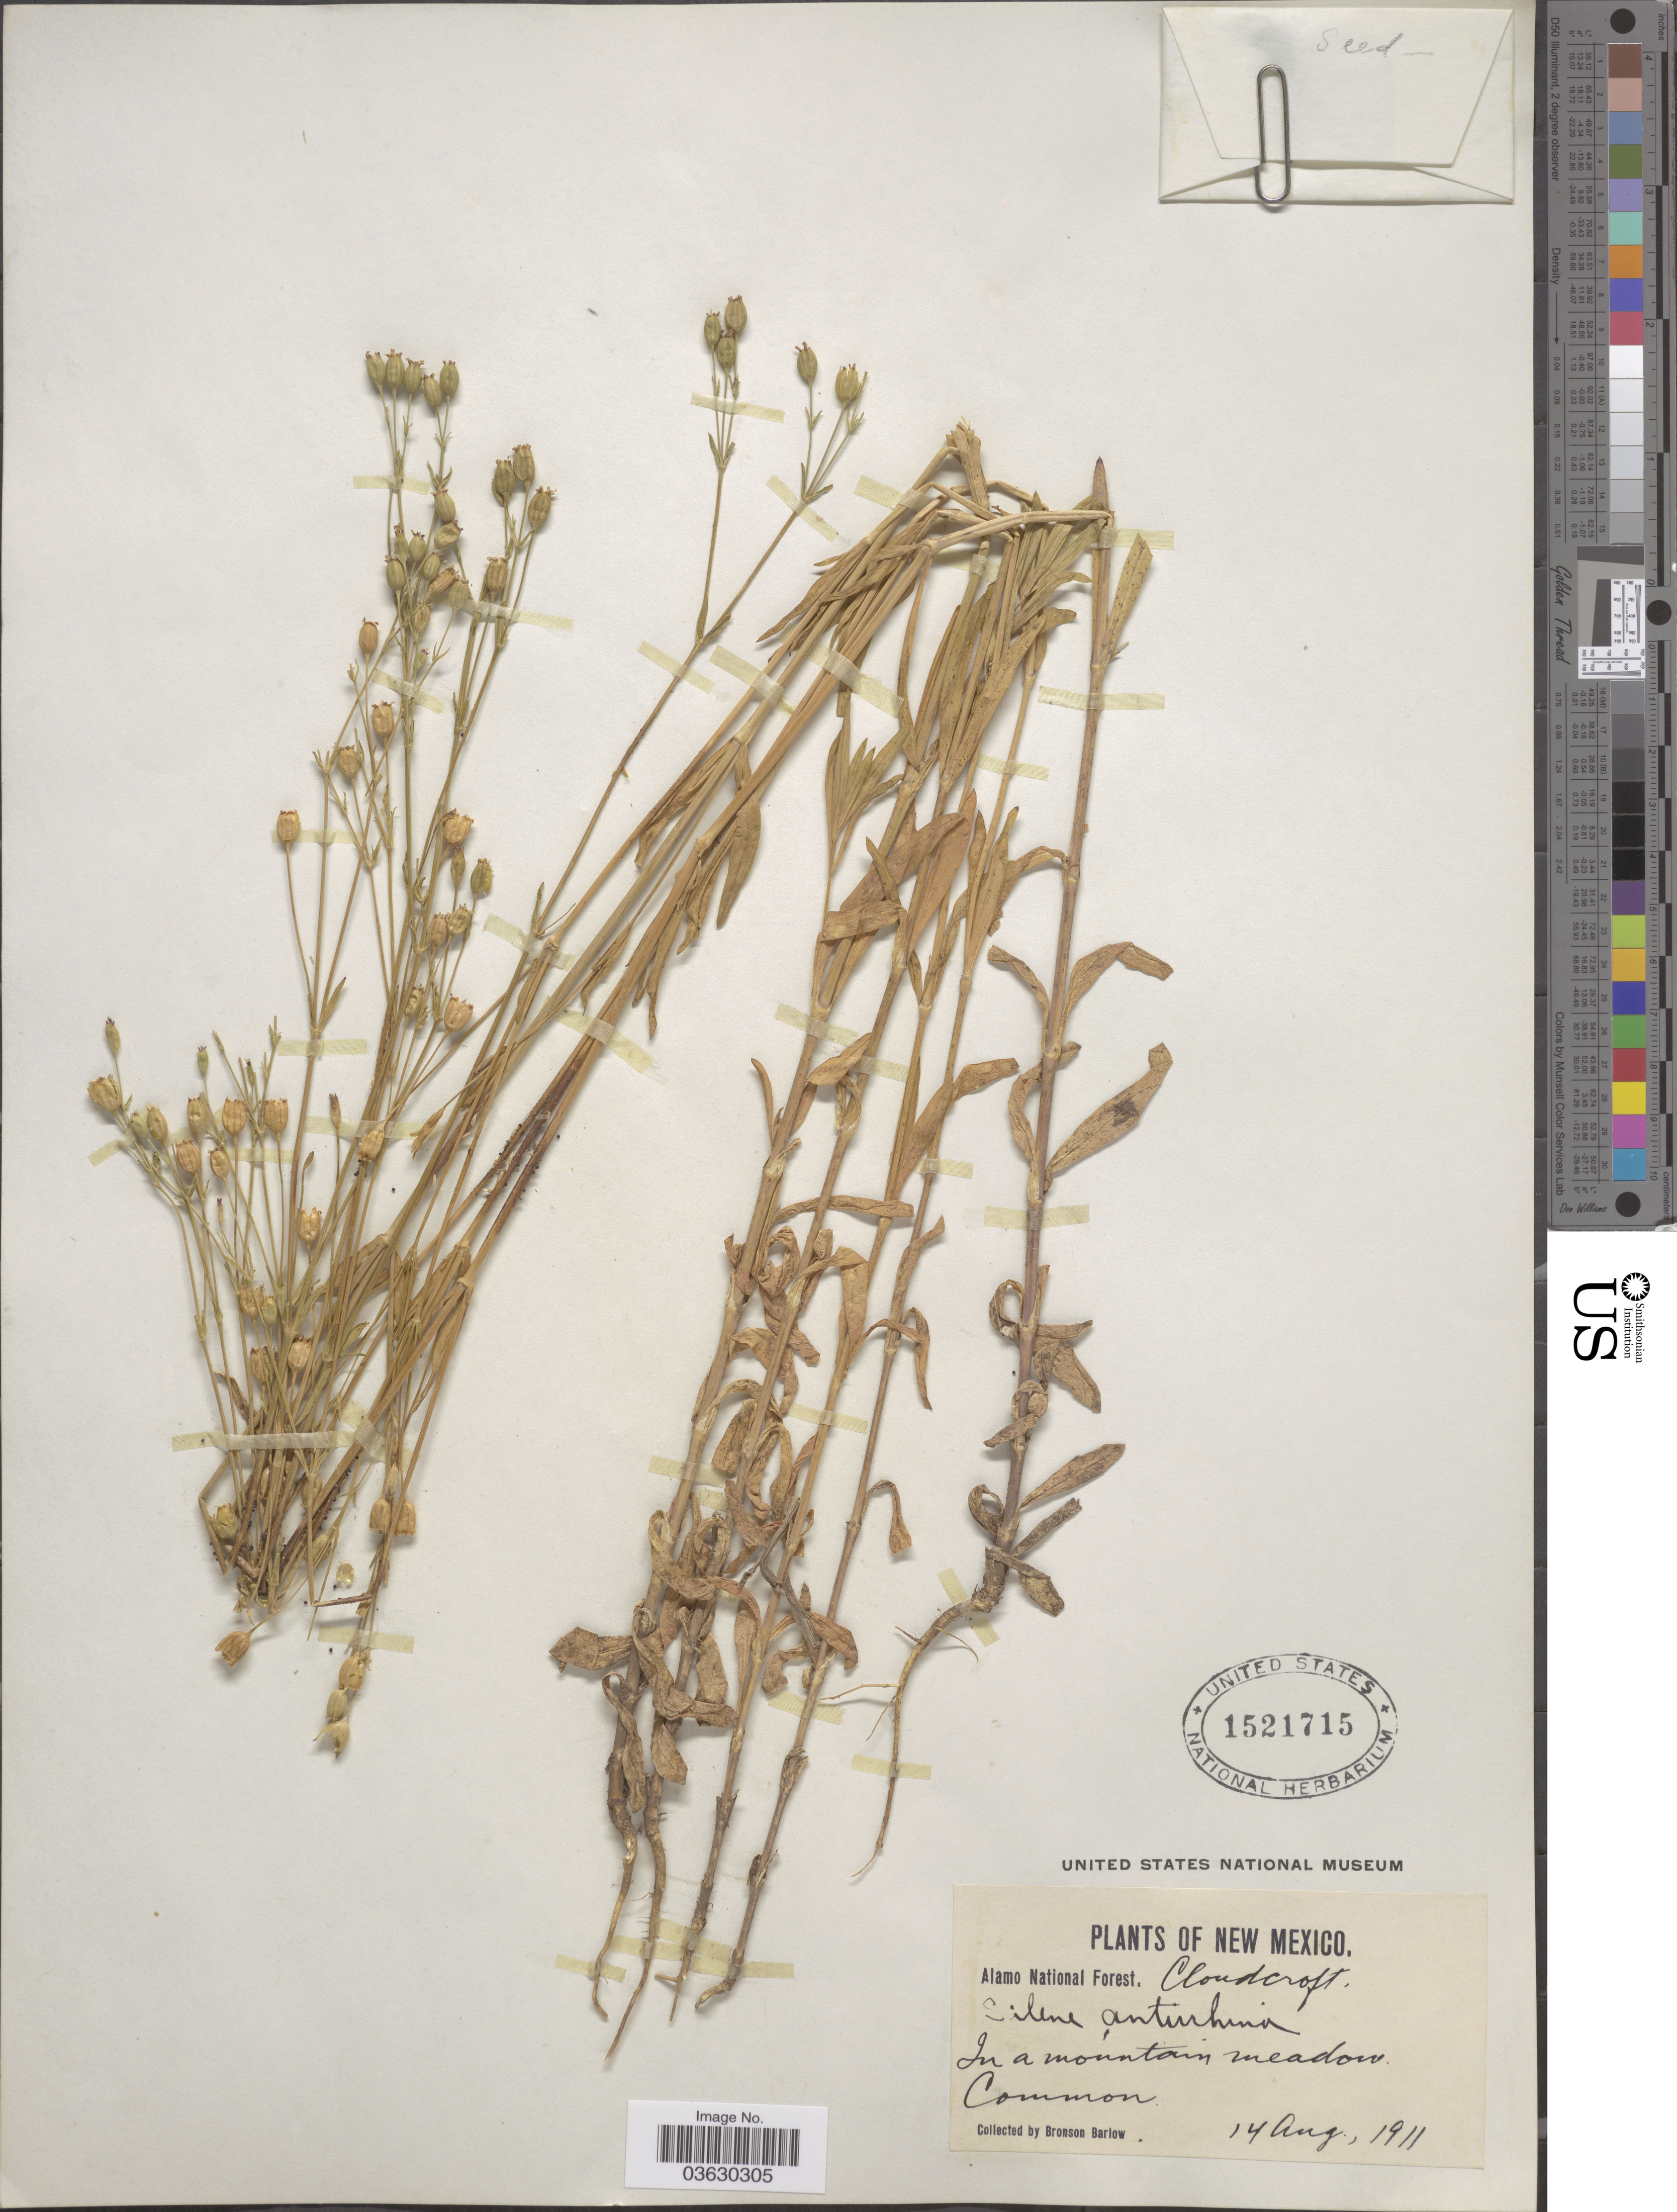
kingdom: Plantae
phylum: Tracheophyta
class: Magnoliopsida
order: Caryophyllales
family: Caryophyllaceae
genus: Silene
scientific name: Silene antirrhina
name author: L.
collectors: Barlow, B.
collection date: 1911-08-14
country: United States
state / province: New Mexico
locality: Alamo National Forest. Cloudcroft.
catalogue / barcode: US 1521715